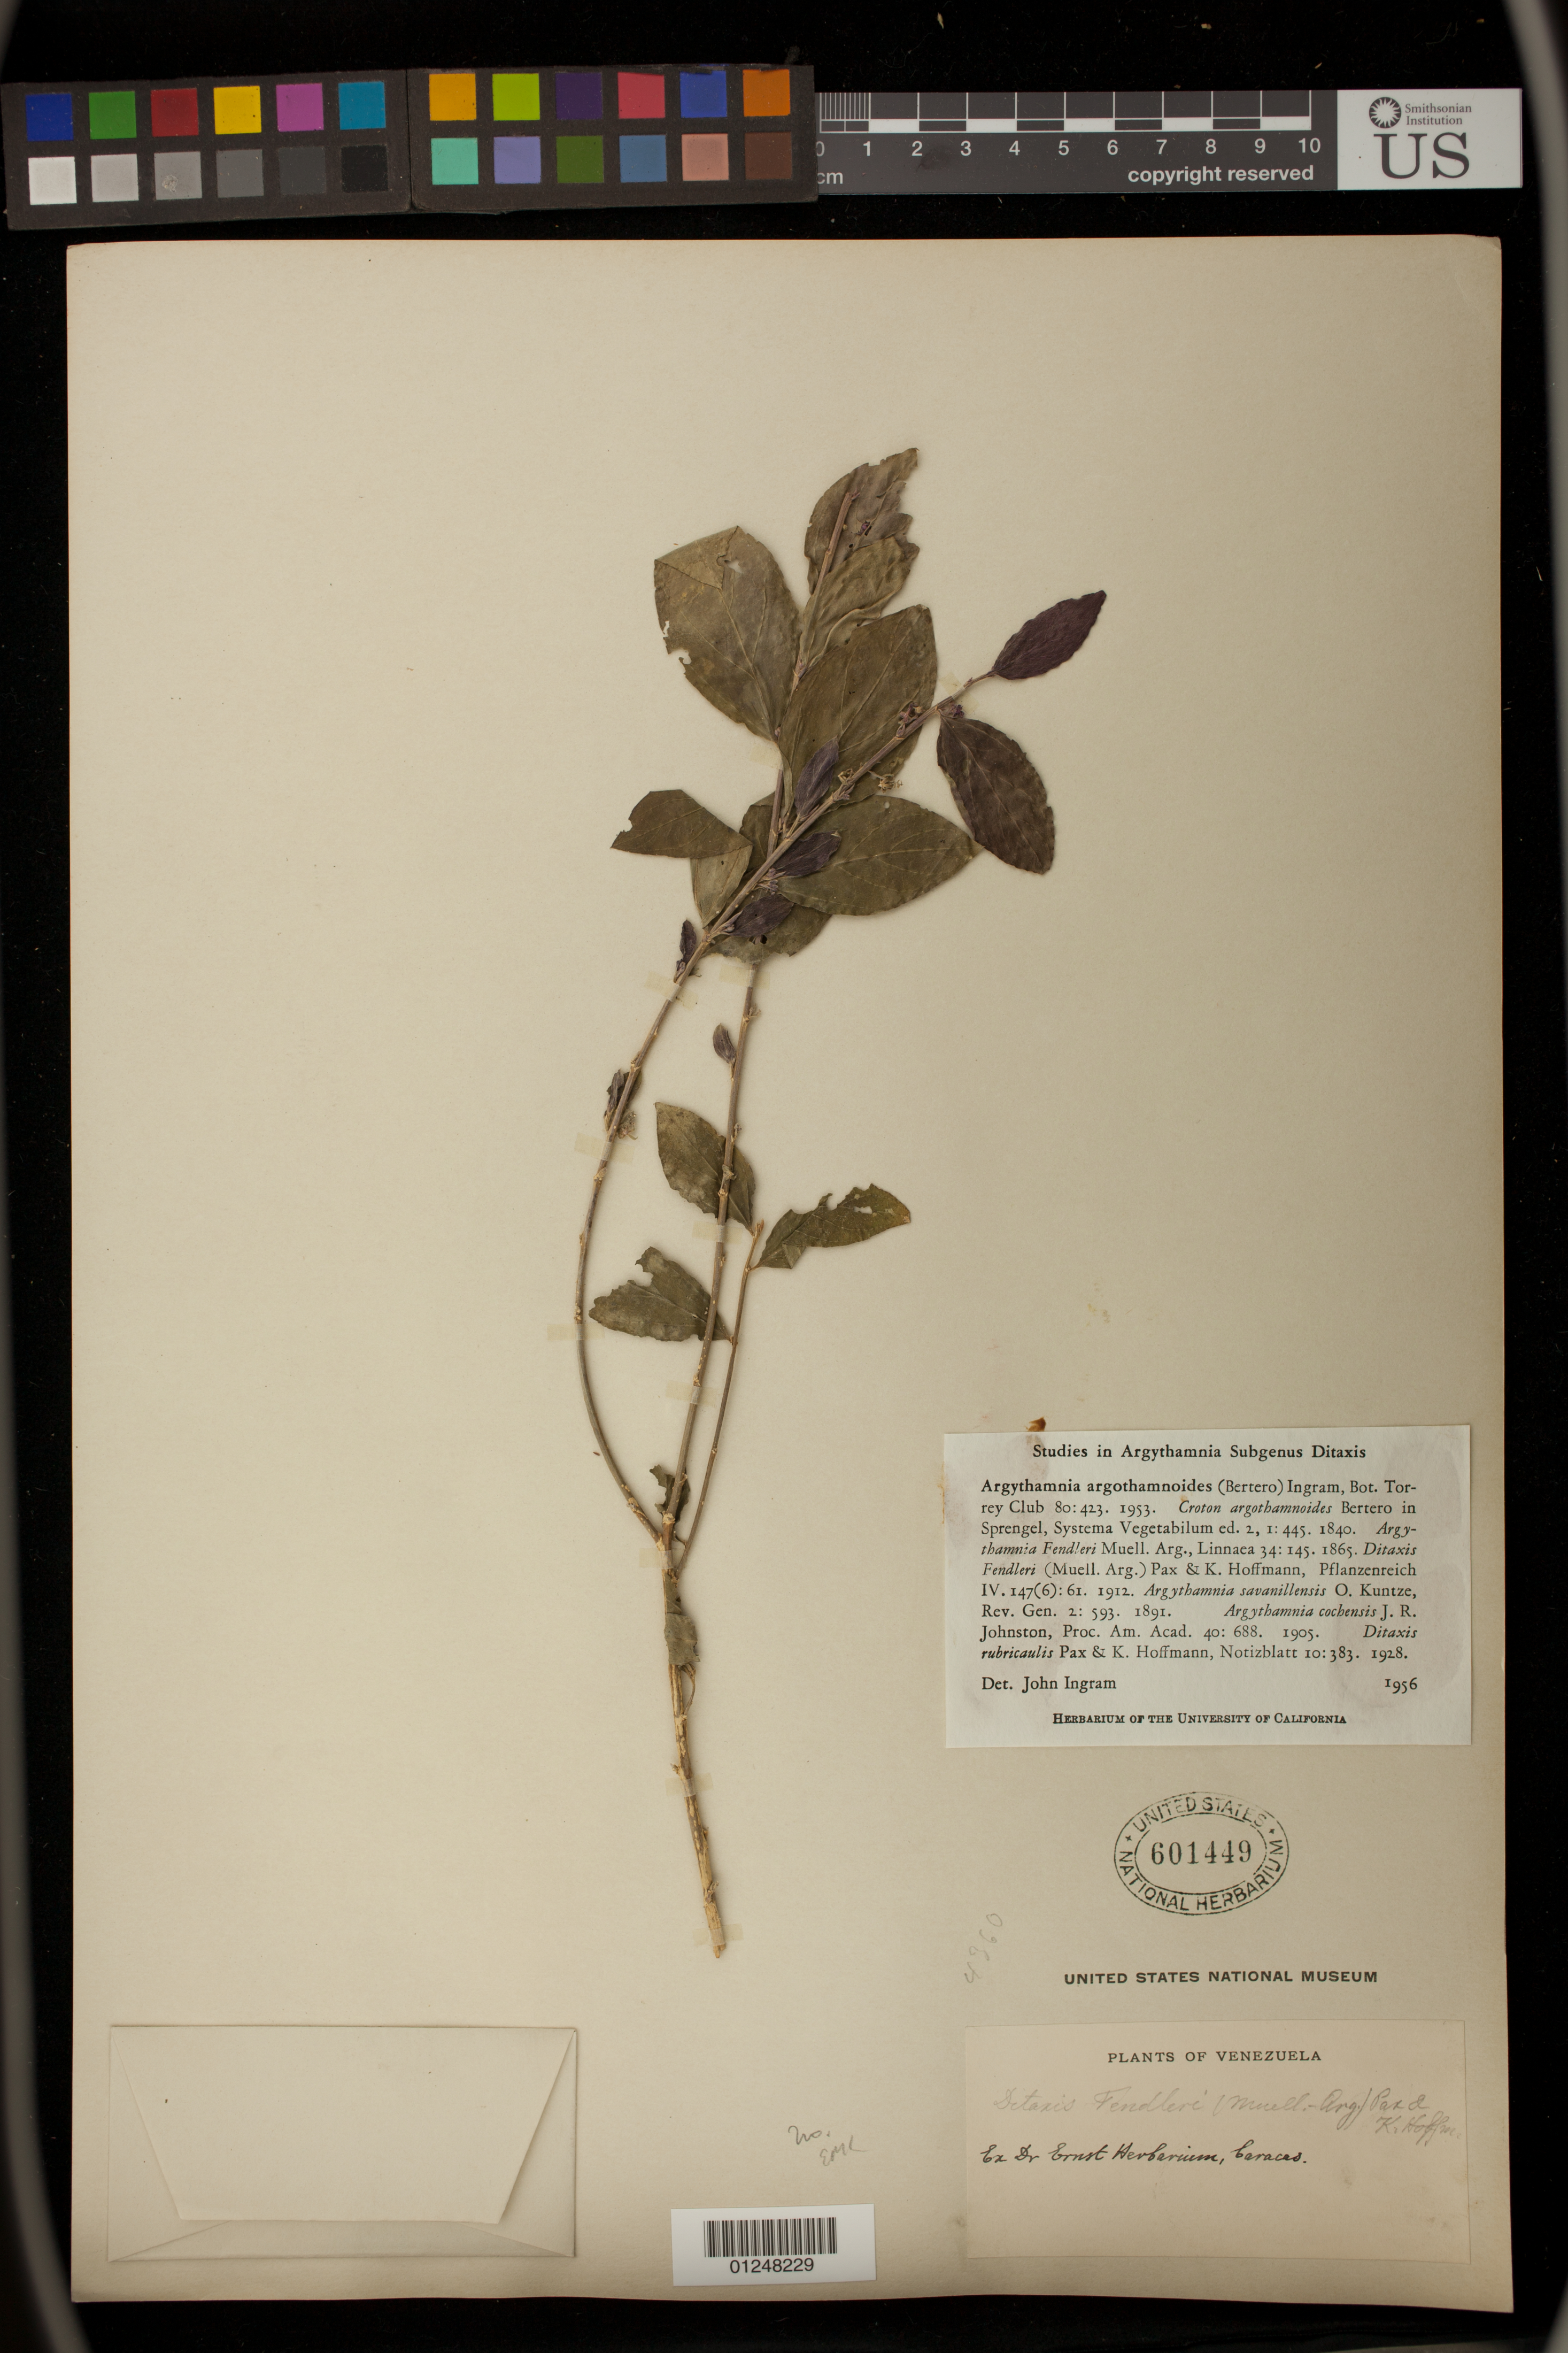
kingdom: Plantae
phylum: Tracheophyta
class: Magnoliopsida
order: Malpighiales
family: Euphorbiaceae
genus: Argythamnia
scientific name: Argythamnia argothamnoides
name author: (Bertero & Spreng.) J.W. Ingram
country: Venezuela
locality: Caracas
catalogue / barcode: US 601449